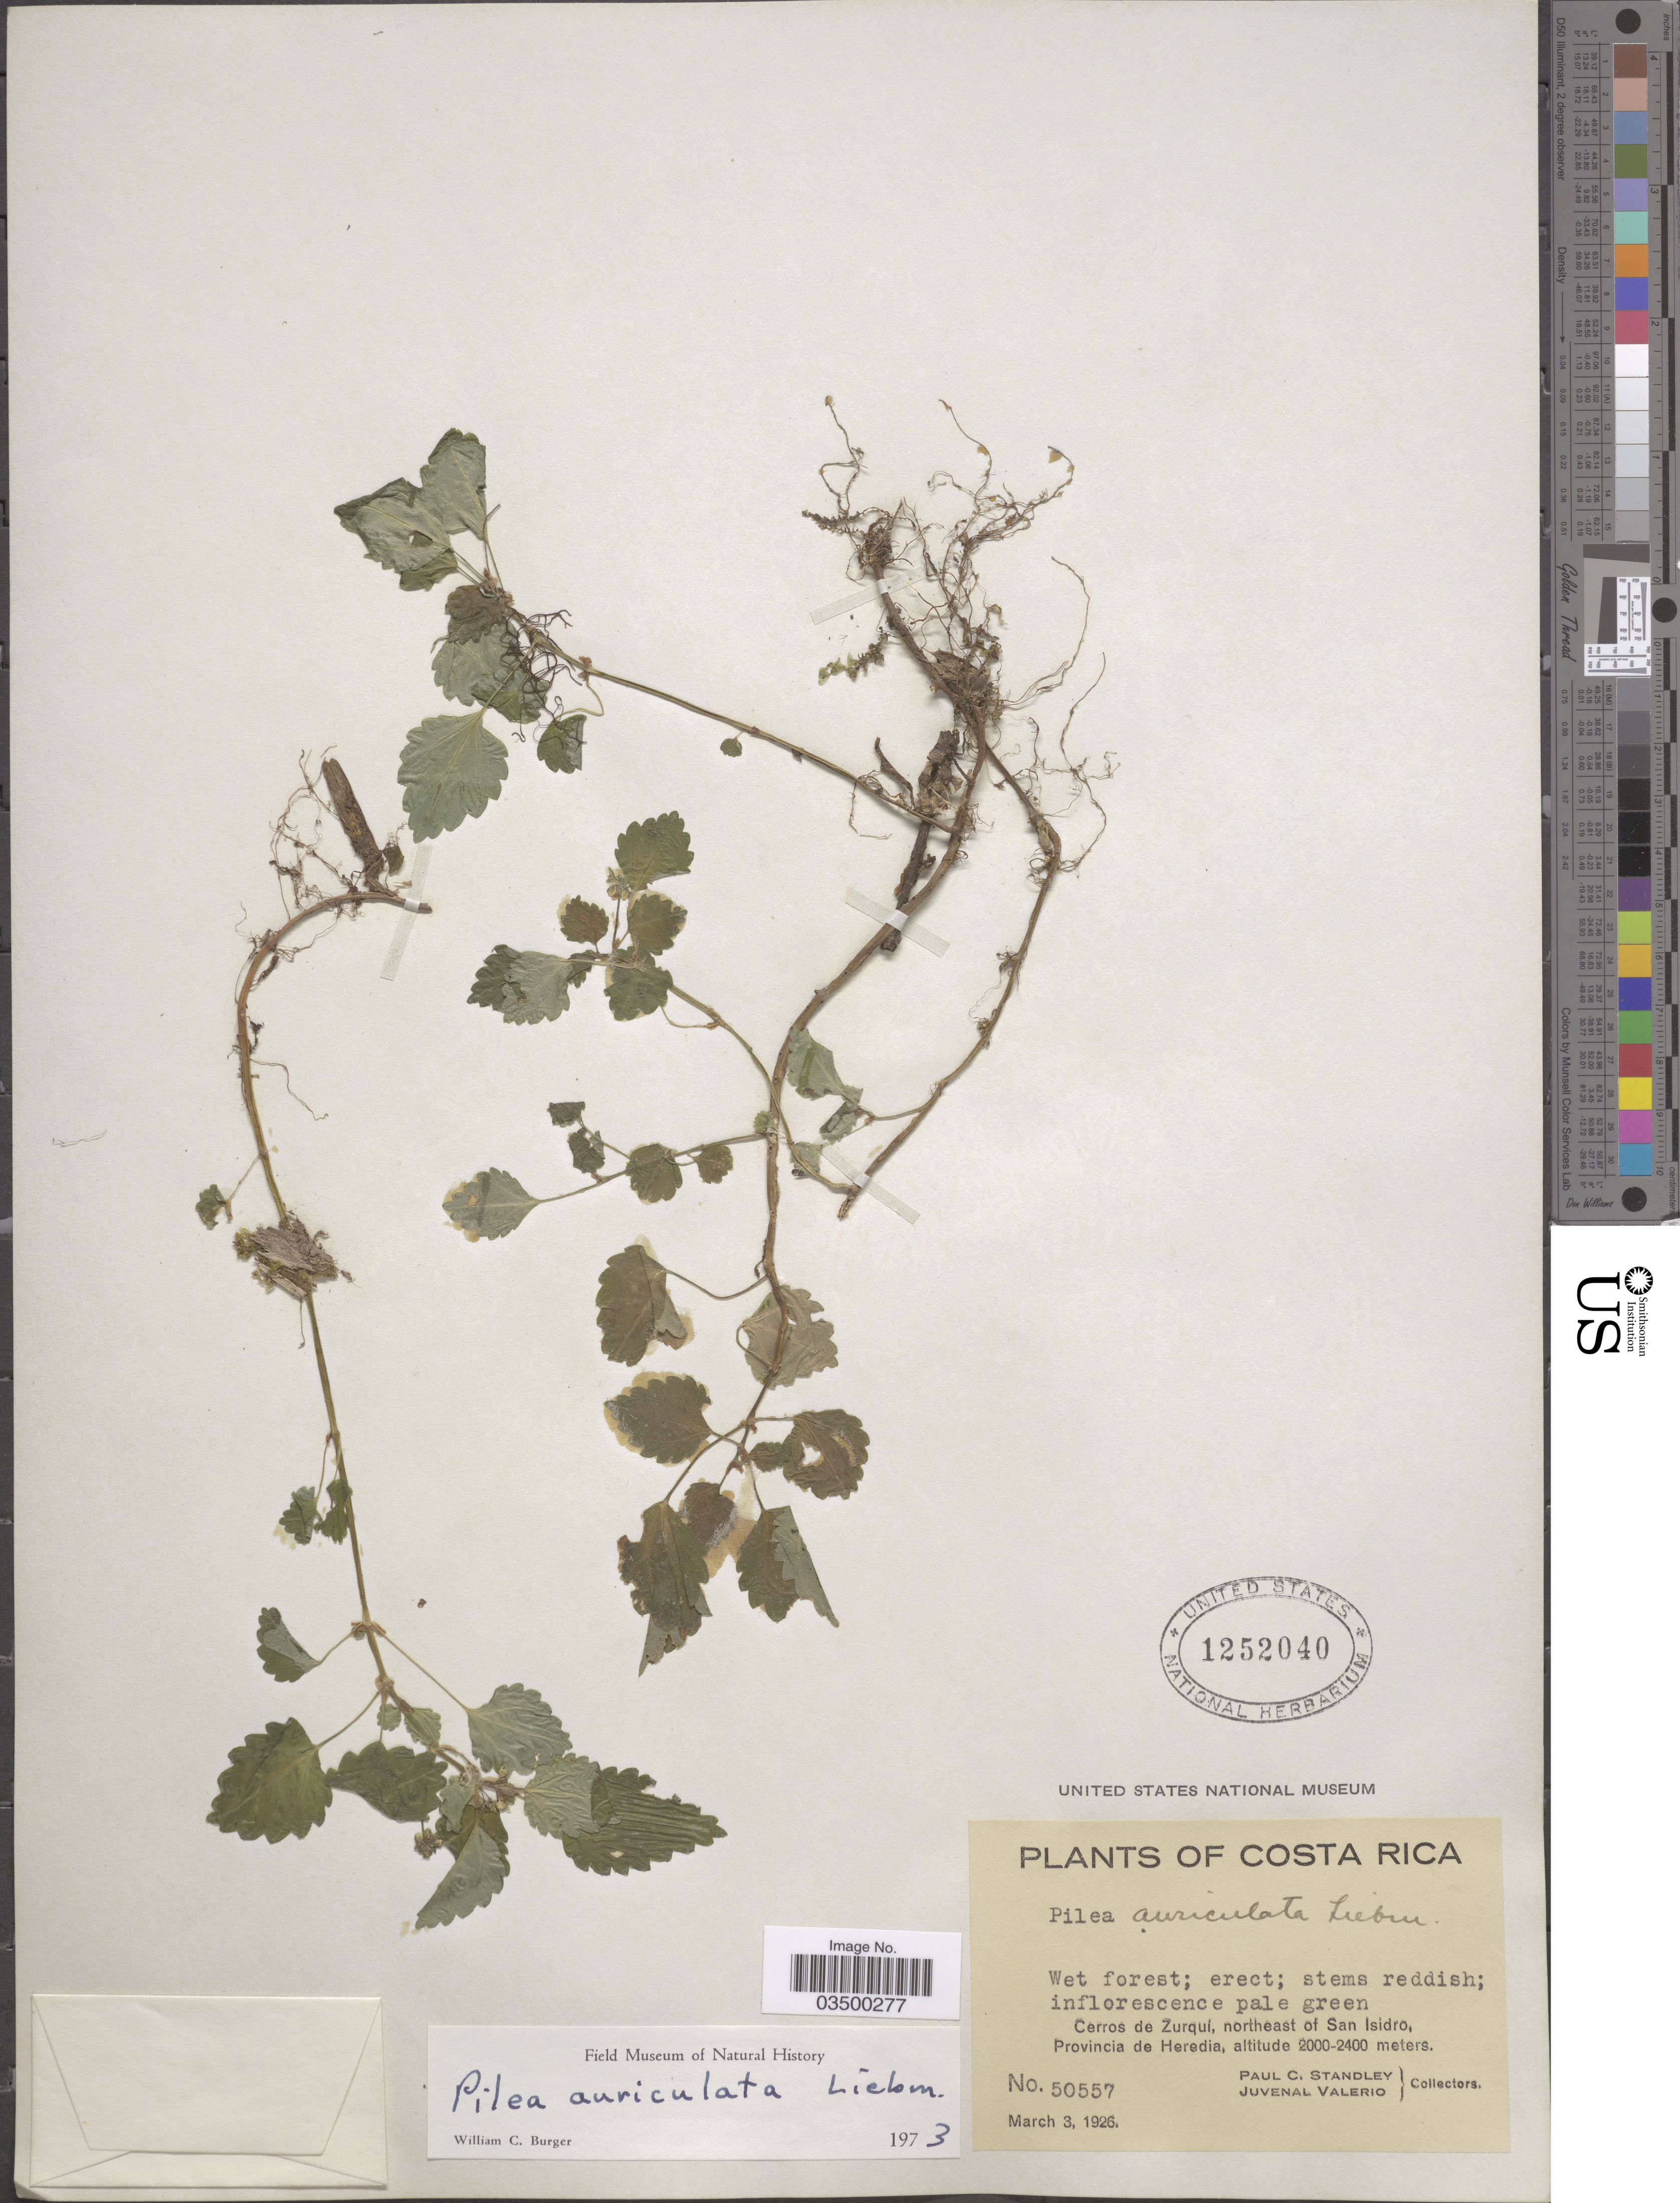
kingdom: Plantae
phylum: Tracheophyta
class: Magnoliopsida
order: Rosales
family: Urticaceae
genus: Pilea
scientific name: Pilea auriculata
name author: Liebm.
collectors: P. C. Standley & J. Valerio R.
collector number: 50557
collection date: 1926-03-03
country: Costa Rica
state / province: Heredia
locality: Cerros de Zurquí, northeast of San Isidro.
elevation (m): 2000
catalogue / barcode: US 1252040